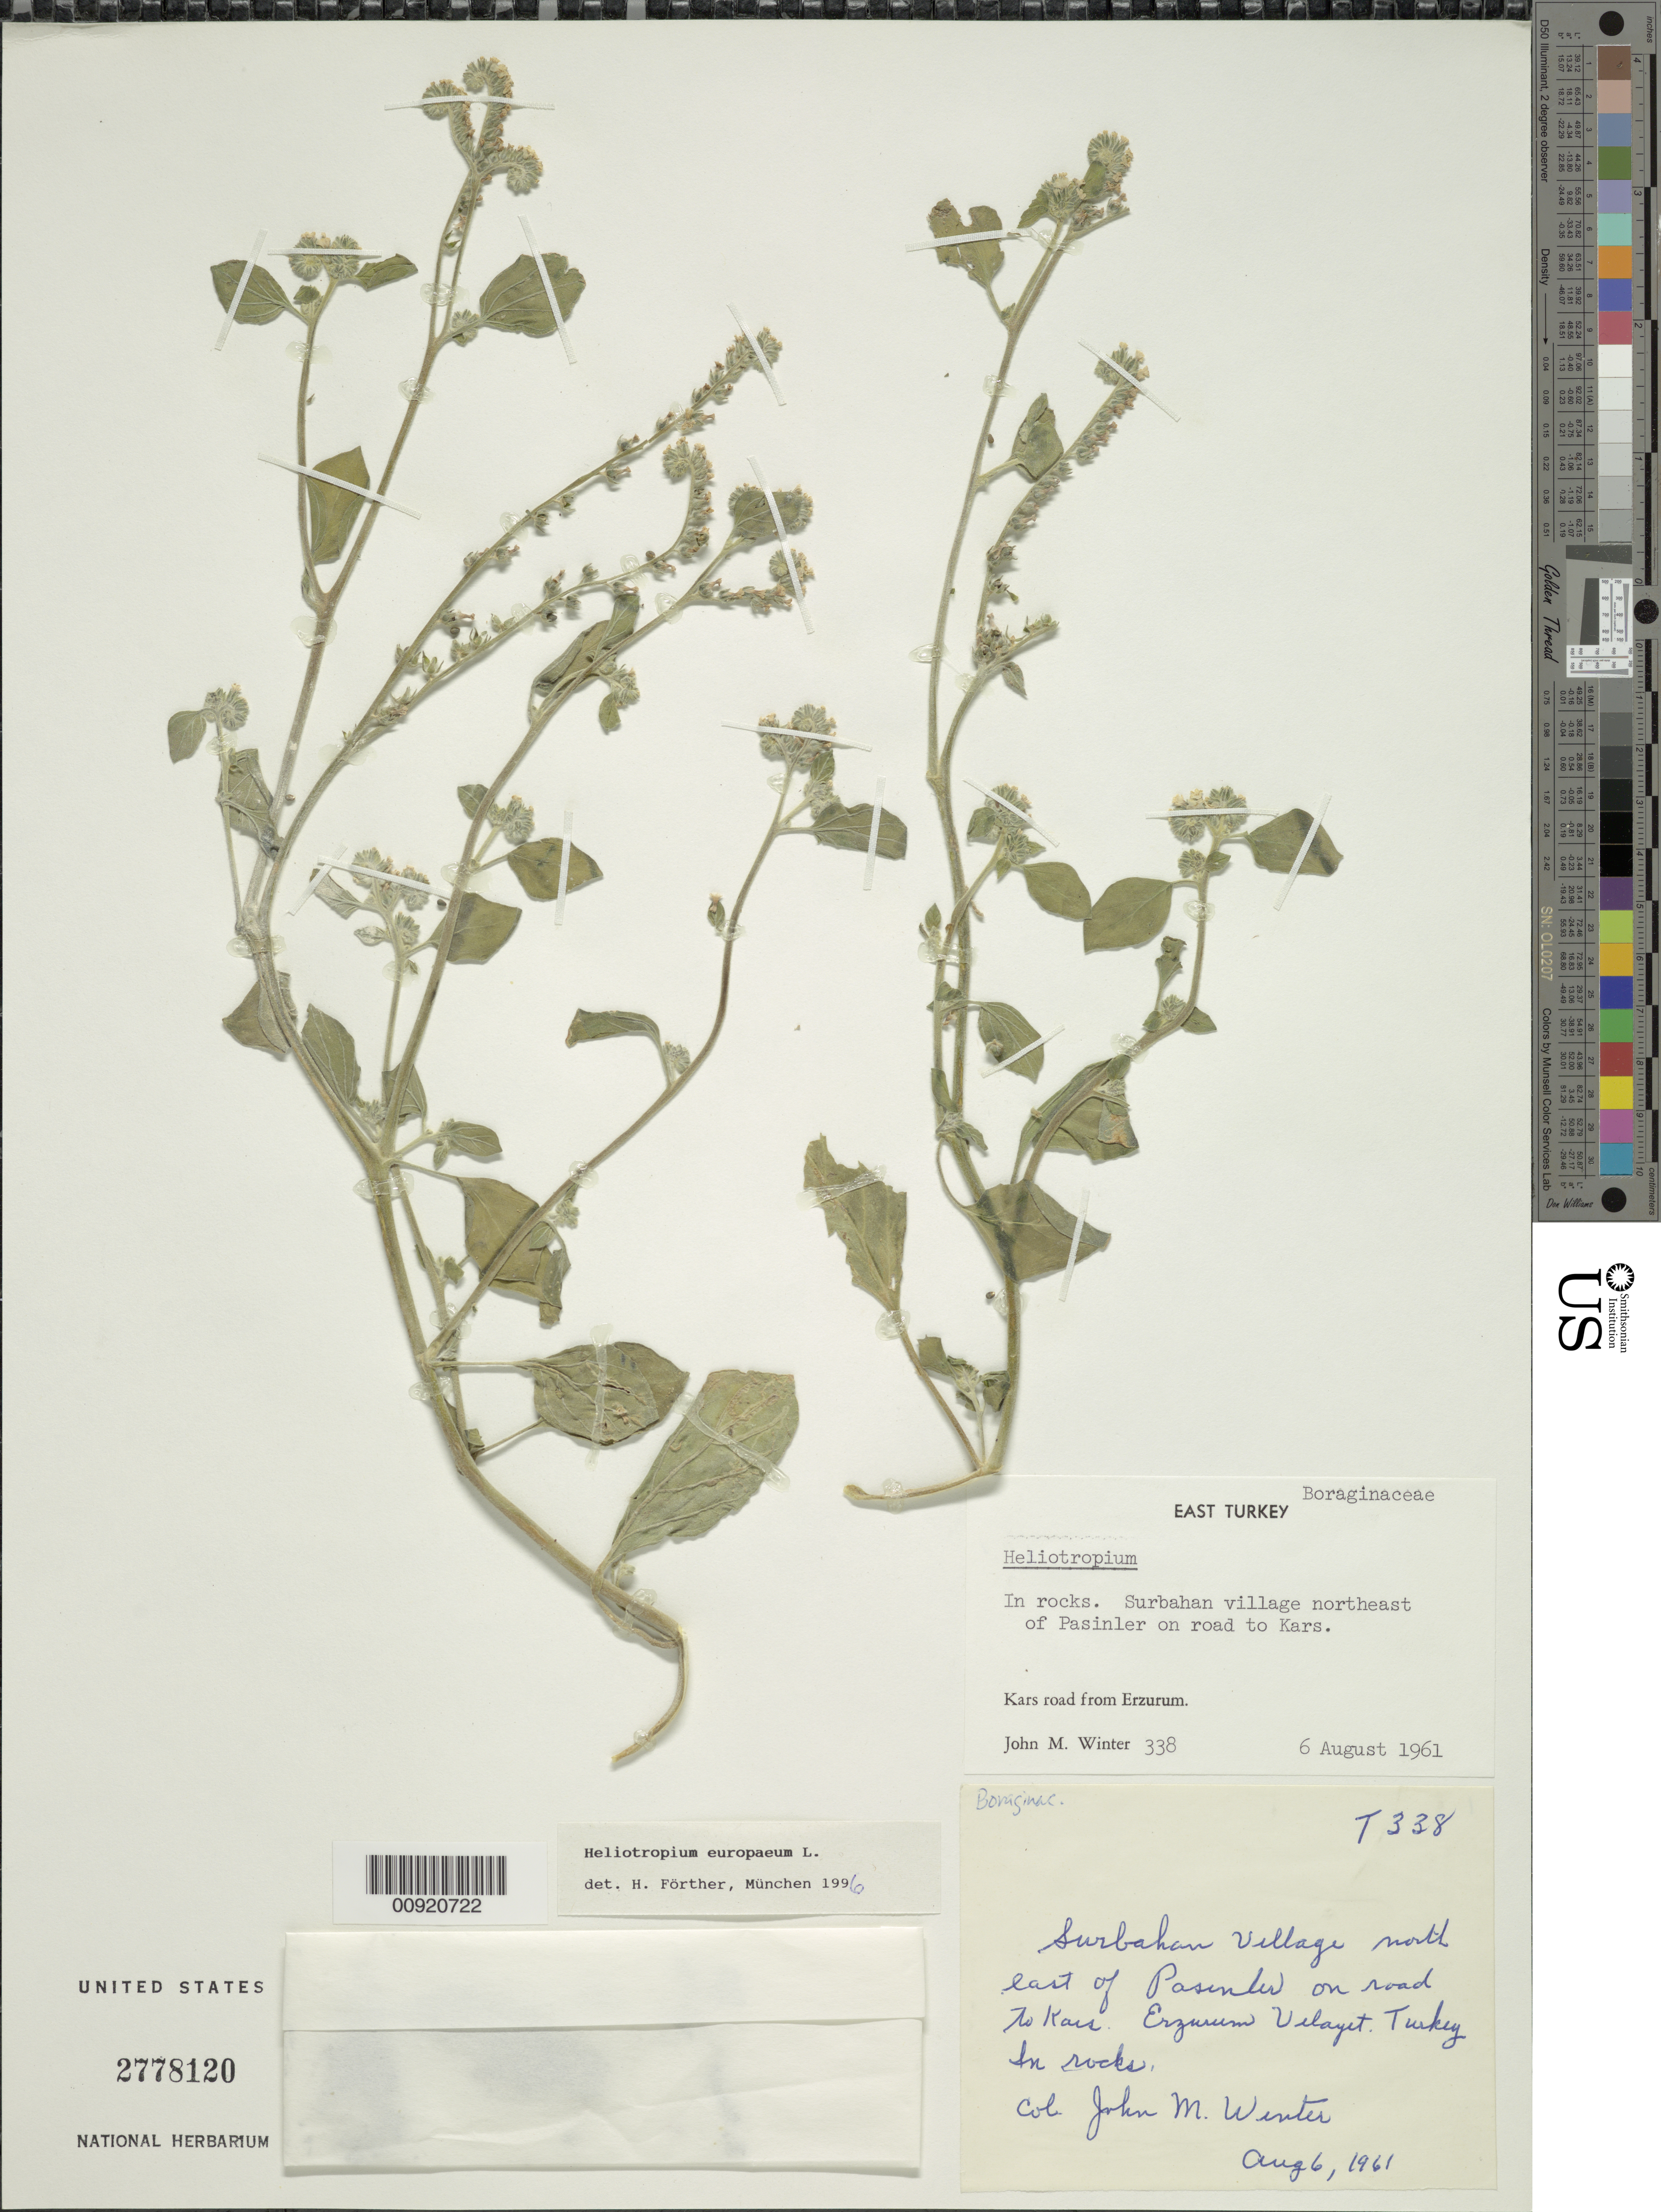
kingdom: Plantae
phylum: Tracheophyta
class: Magnoliopsida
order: Boraginales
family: Heliotropiaceae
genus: Heliotropium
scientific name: Heliotropium europaeum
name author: L.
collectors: J. M. Winter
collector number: T338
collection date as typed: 06 Aug 1961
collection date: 1961-08-06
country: Turkey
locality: In rocks. Surbahan village northeast of Pasinler on road to kars.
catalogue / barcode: US 2778120